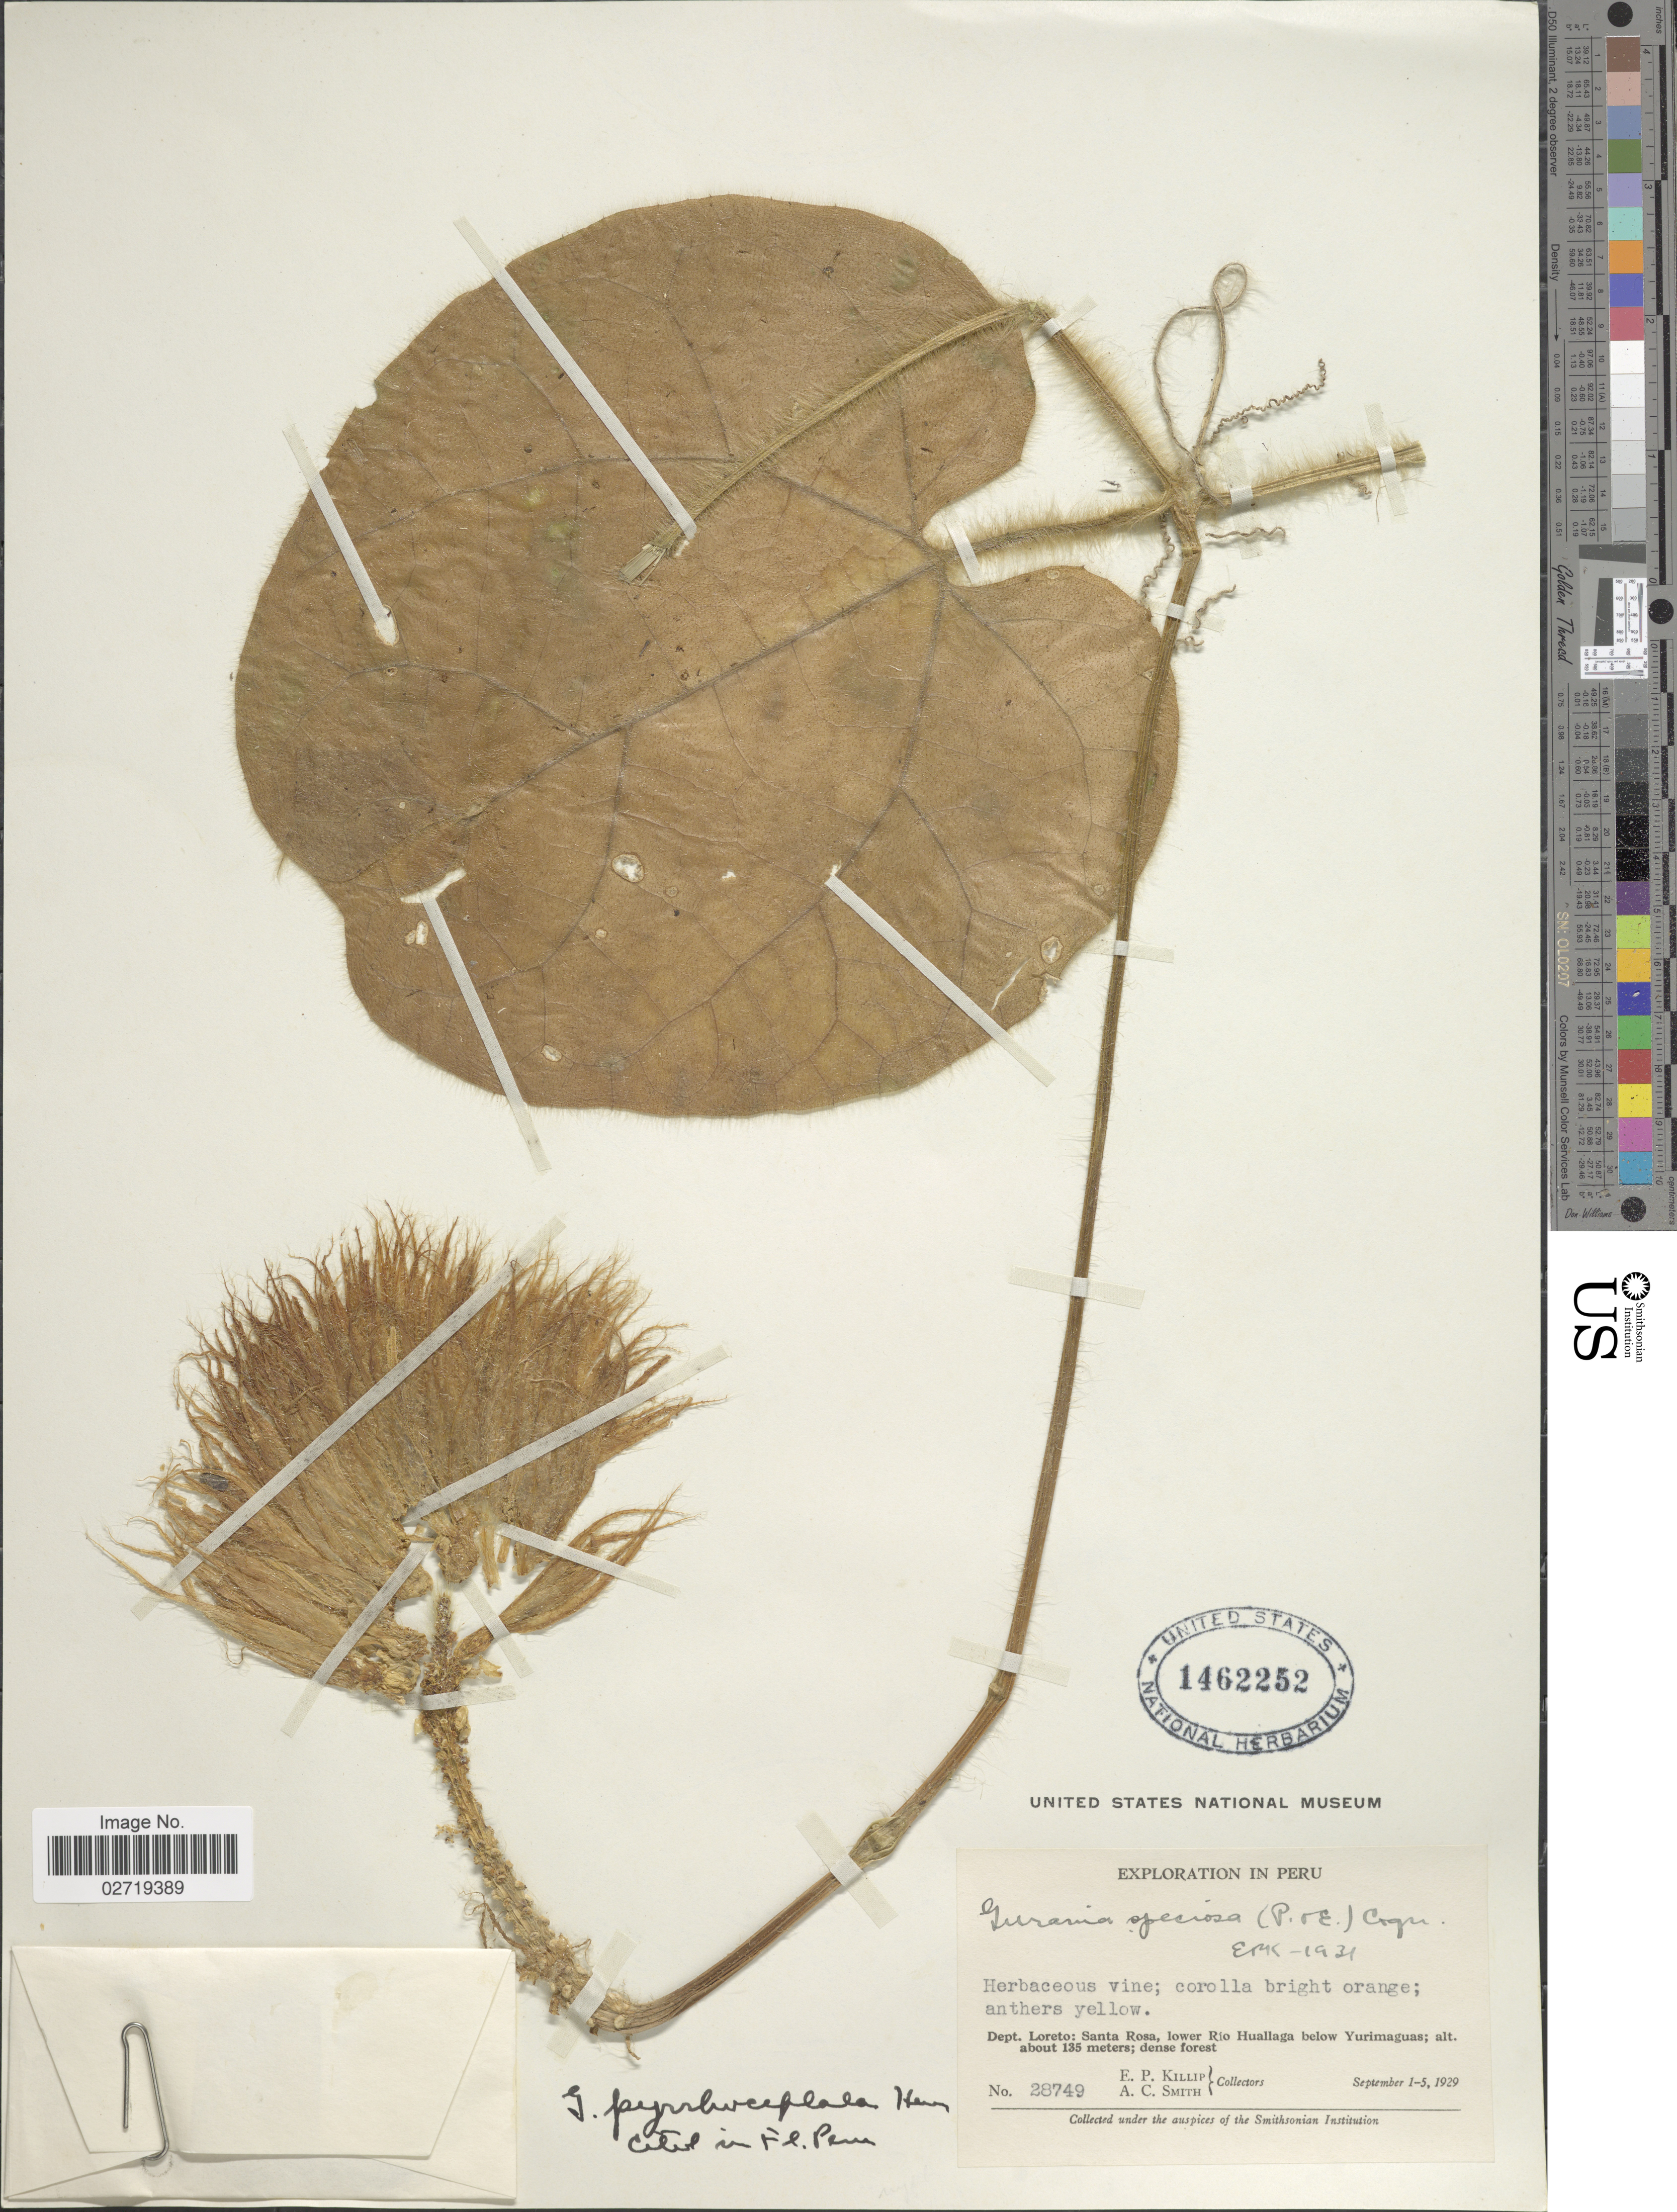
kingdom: Plantae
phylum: Tracheophyta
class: Magnoliopsida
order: Cucurbitales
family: Cucurbitaceae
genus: Gurania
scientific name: Gurania pyrrhocephala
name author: Harms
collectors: E. P. Killip & A. C. Smith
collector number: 28749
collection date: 1929-09-01/1929-09-05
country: Peru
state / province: Loreto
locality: Dept. Loreto: Santa Rosa, lower Río Huallaga below Yurimaguas; dense forest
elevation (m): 135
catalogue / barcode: US 1462252